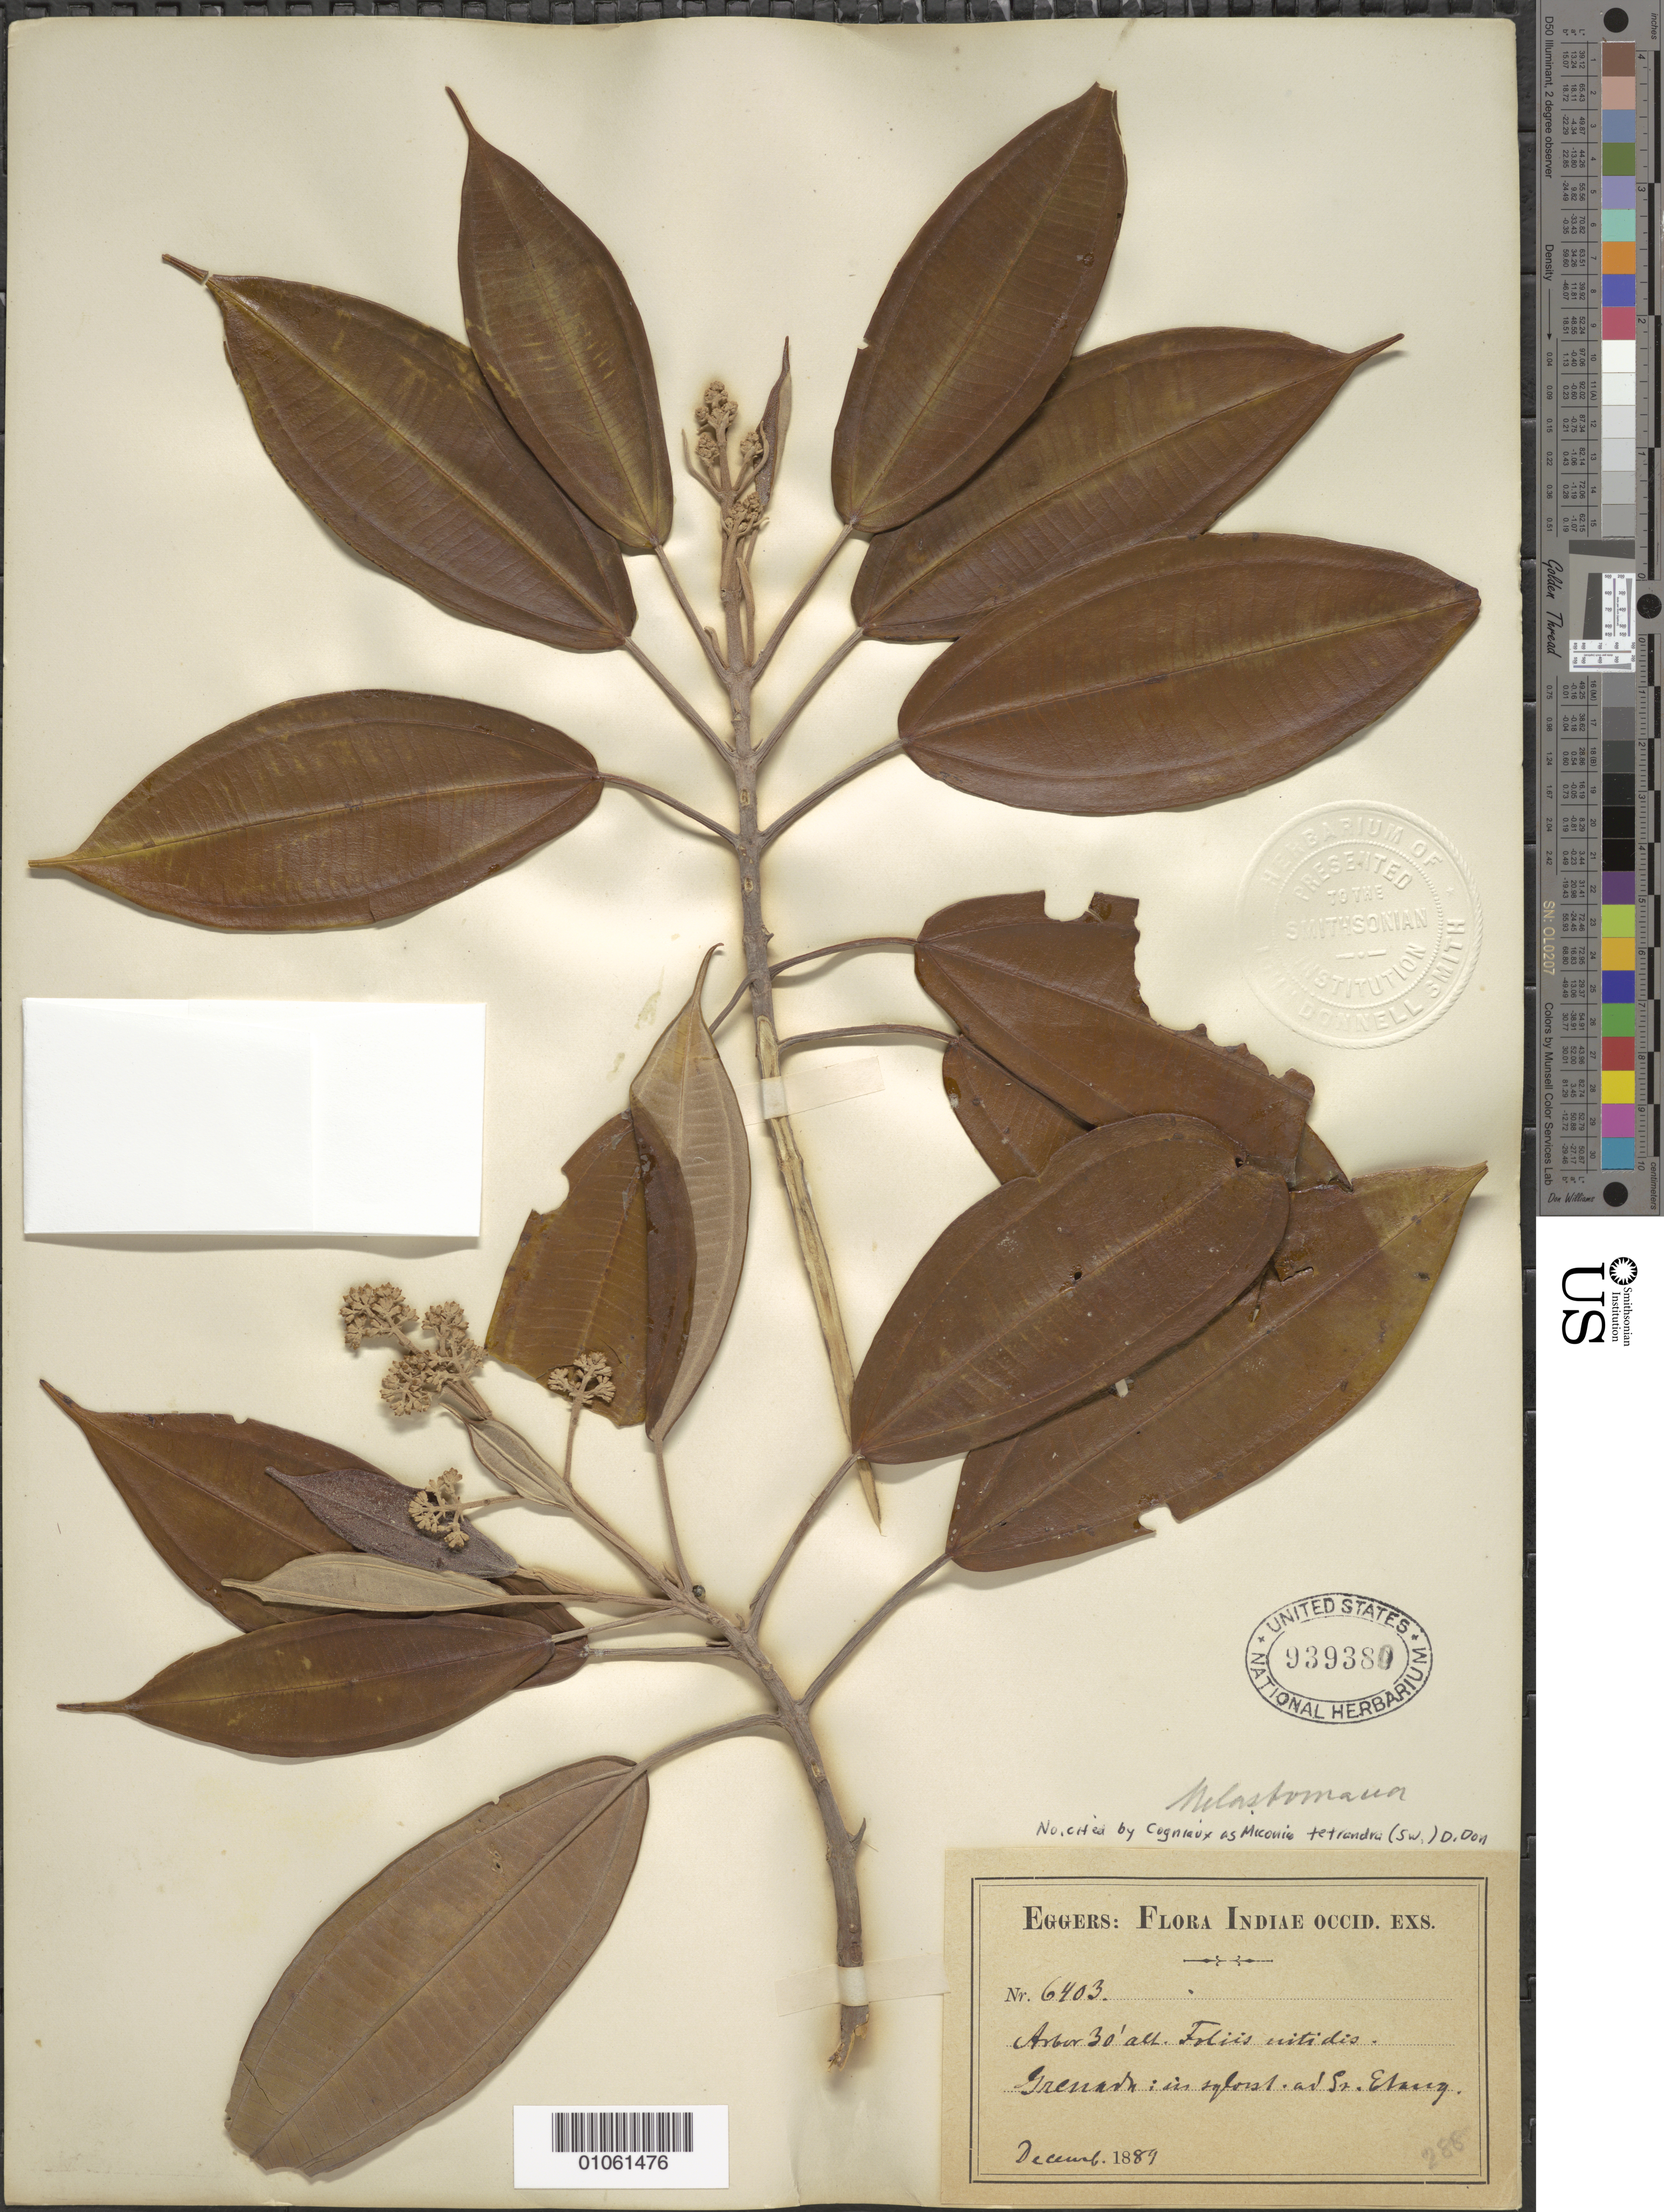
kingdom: Plantae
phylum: Tracheophyta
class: Magnoliopsida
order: Myrtales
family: Melastomataceae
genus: Miconia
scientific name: Miconia tetrandra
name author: (Sw.) D. Don ex G. Don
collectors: H. F. A. von Eggers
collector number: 6403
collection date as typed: Dec 1889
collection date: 1889-12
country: Grenada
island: Grenada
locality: Grand Etang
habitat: In sylvis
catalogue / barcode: US 939380